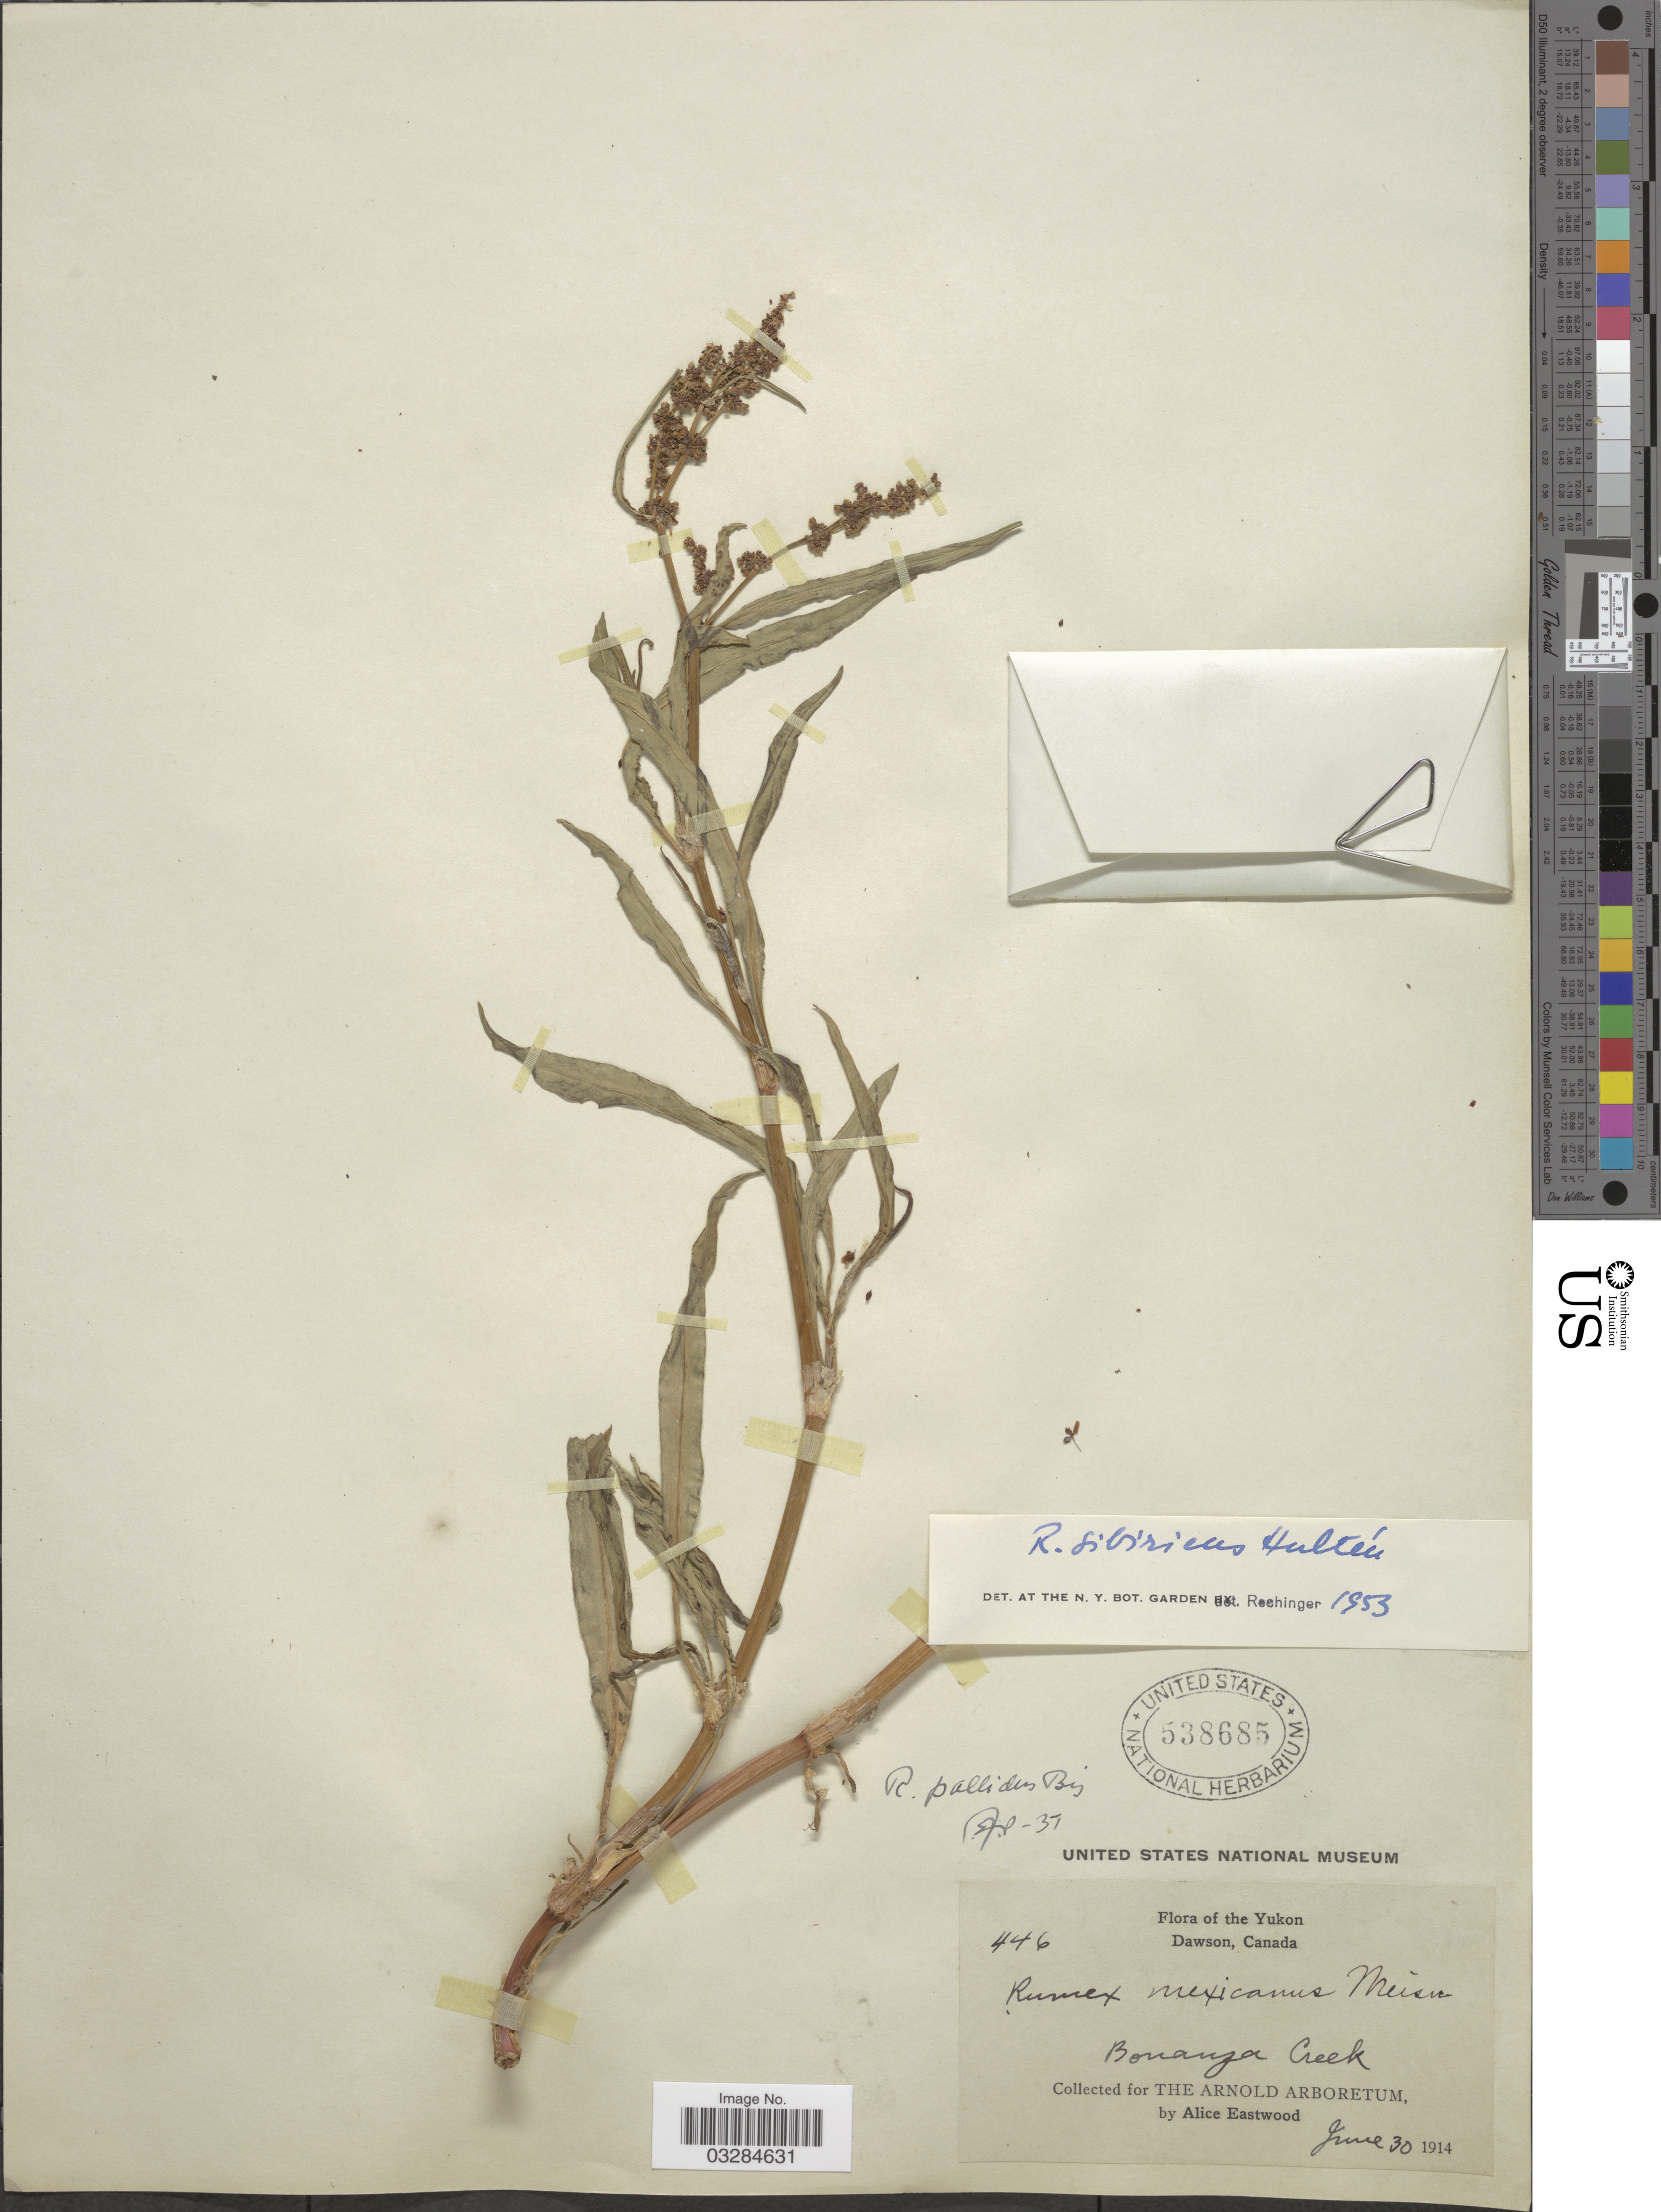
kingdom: Plantae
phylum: Tracheophyta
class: Magnoliopsida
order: Caryophyllales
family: Polygonaceae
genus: Rumex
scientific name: Rumex sibiricus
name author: Hultén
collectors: A. Eastwood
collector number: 446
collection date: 1914-06-30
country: Canada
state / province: Yukon Territory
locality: The Yukon, Dawson, Bonanza Creek.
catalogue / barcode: US 538685